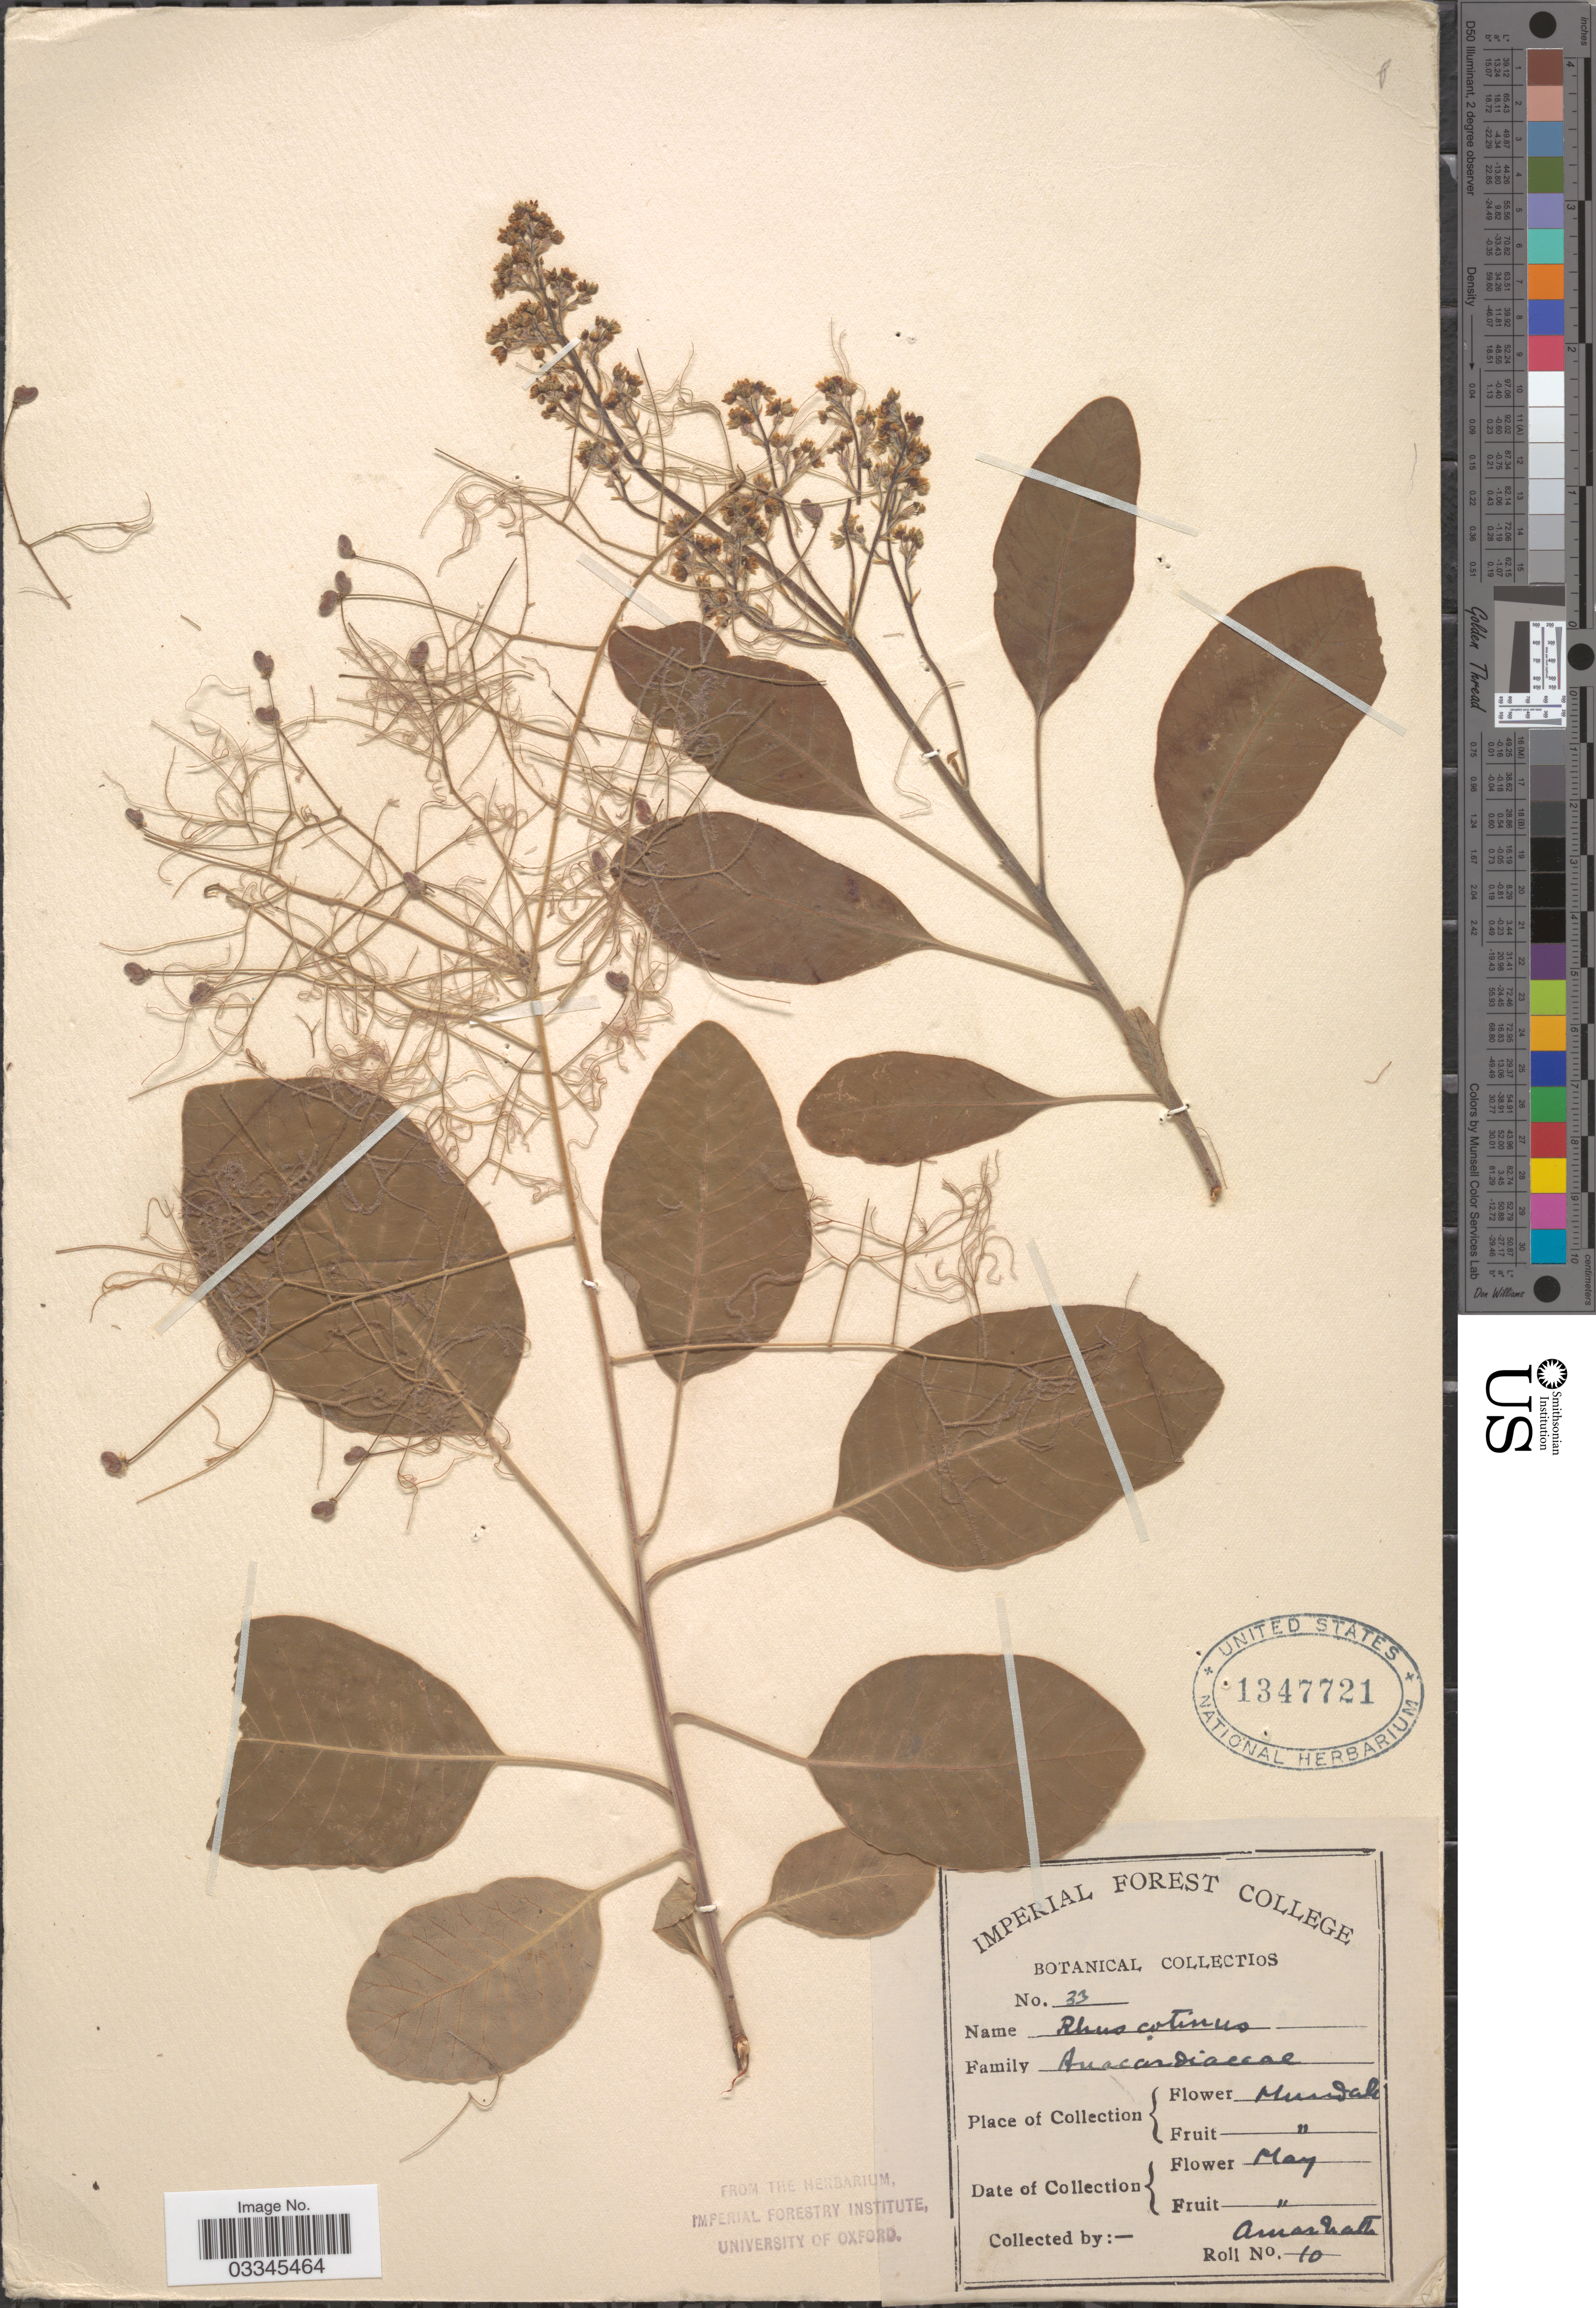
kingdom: Plantae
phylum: Tracheophyta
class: Magnoliopsida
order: Sapindales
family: Anacardiaceae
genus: Cotinus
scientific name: Cotinus coggygria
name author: Scop.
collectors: A. Nath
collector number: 33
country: India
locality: Mundali.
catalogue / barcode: US 1347721